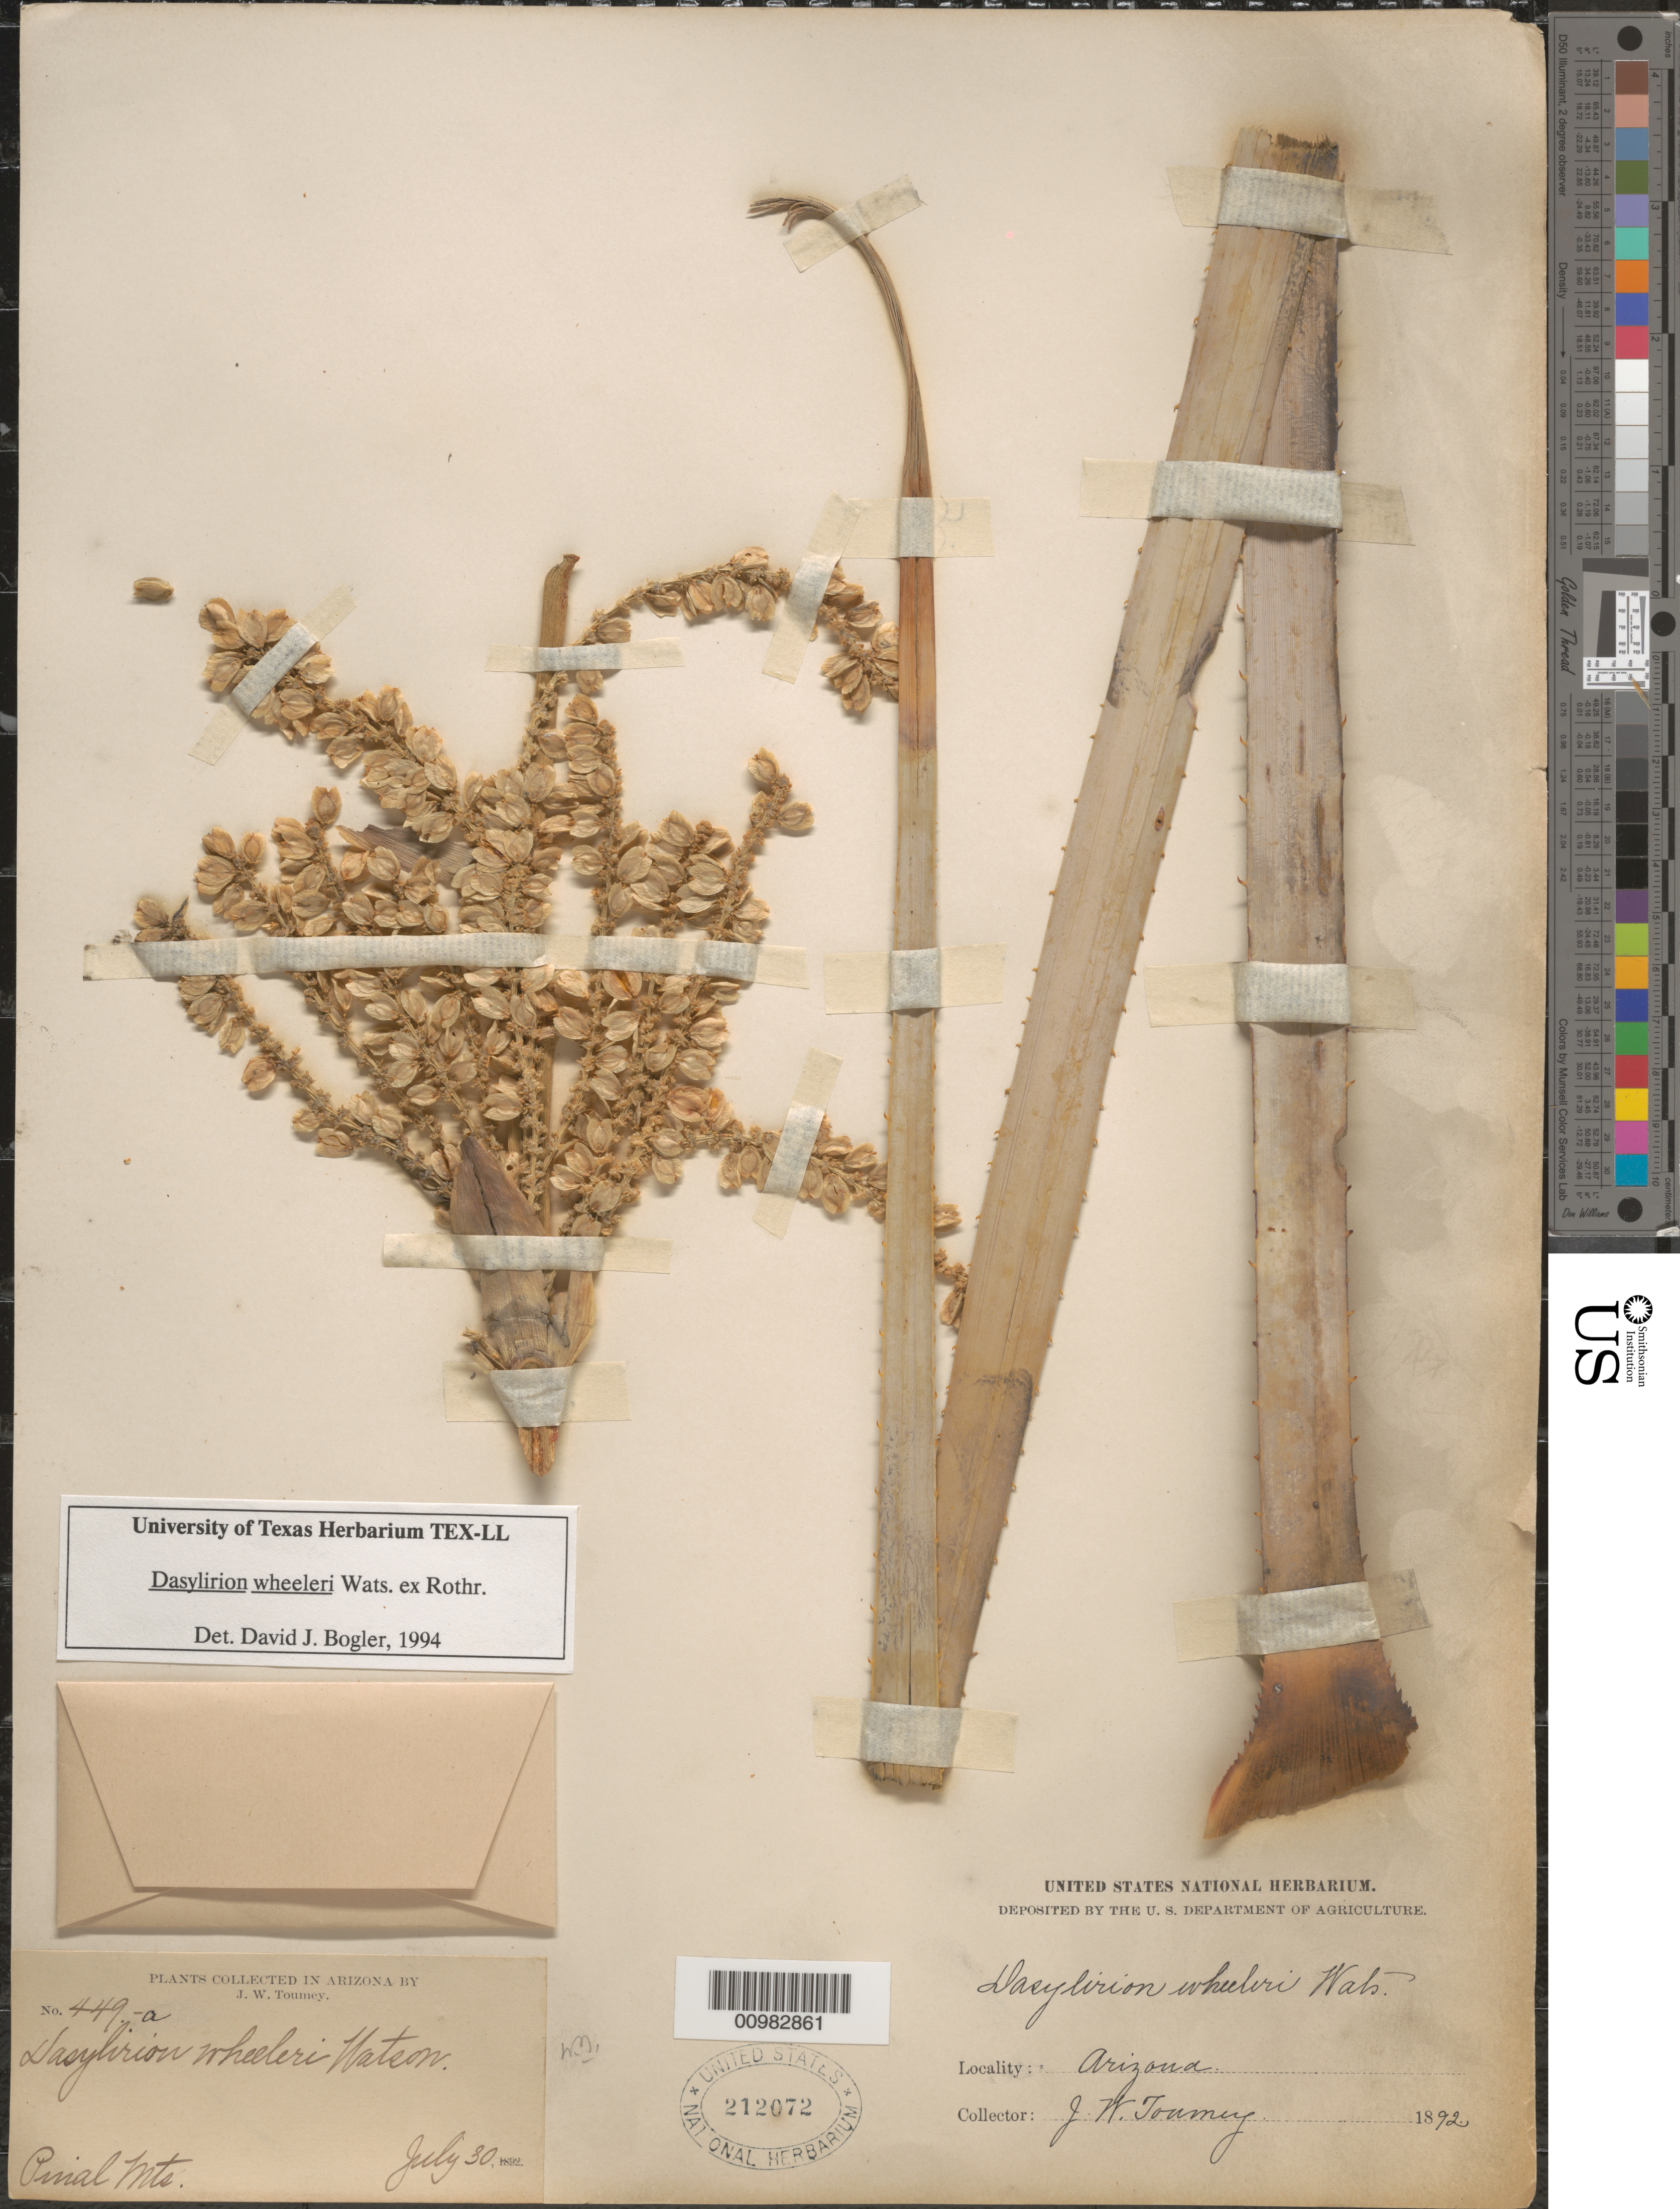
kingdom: Plantae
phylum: Tracheophyta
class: Liliopsida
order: Asparagales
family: Asparagaceae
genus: Dasylirion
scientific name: Dasylirion wheeleri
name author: S. Watson ex Rothr.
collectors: J. W. Toumey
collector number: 449-a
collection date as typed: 30 Jul 1892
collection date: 1892-07-30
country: United States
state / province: Arizona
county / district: Pinal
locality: Pinal Mountains.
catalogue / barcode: US 212072